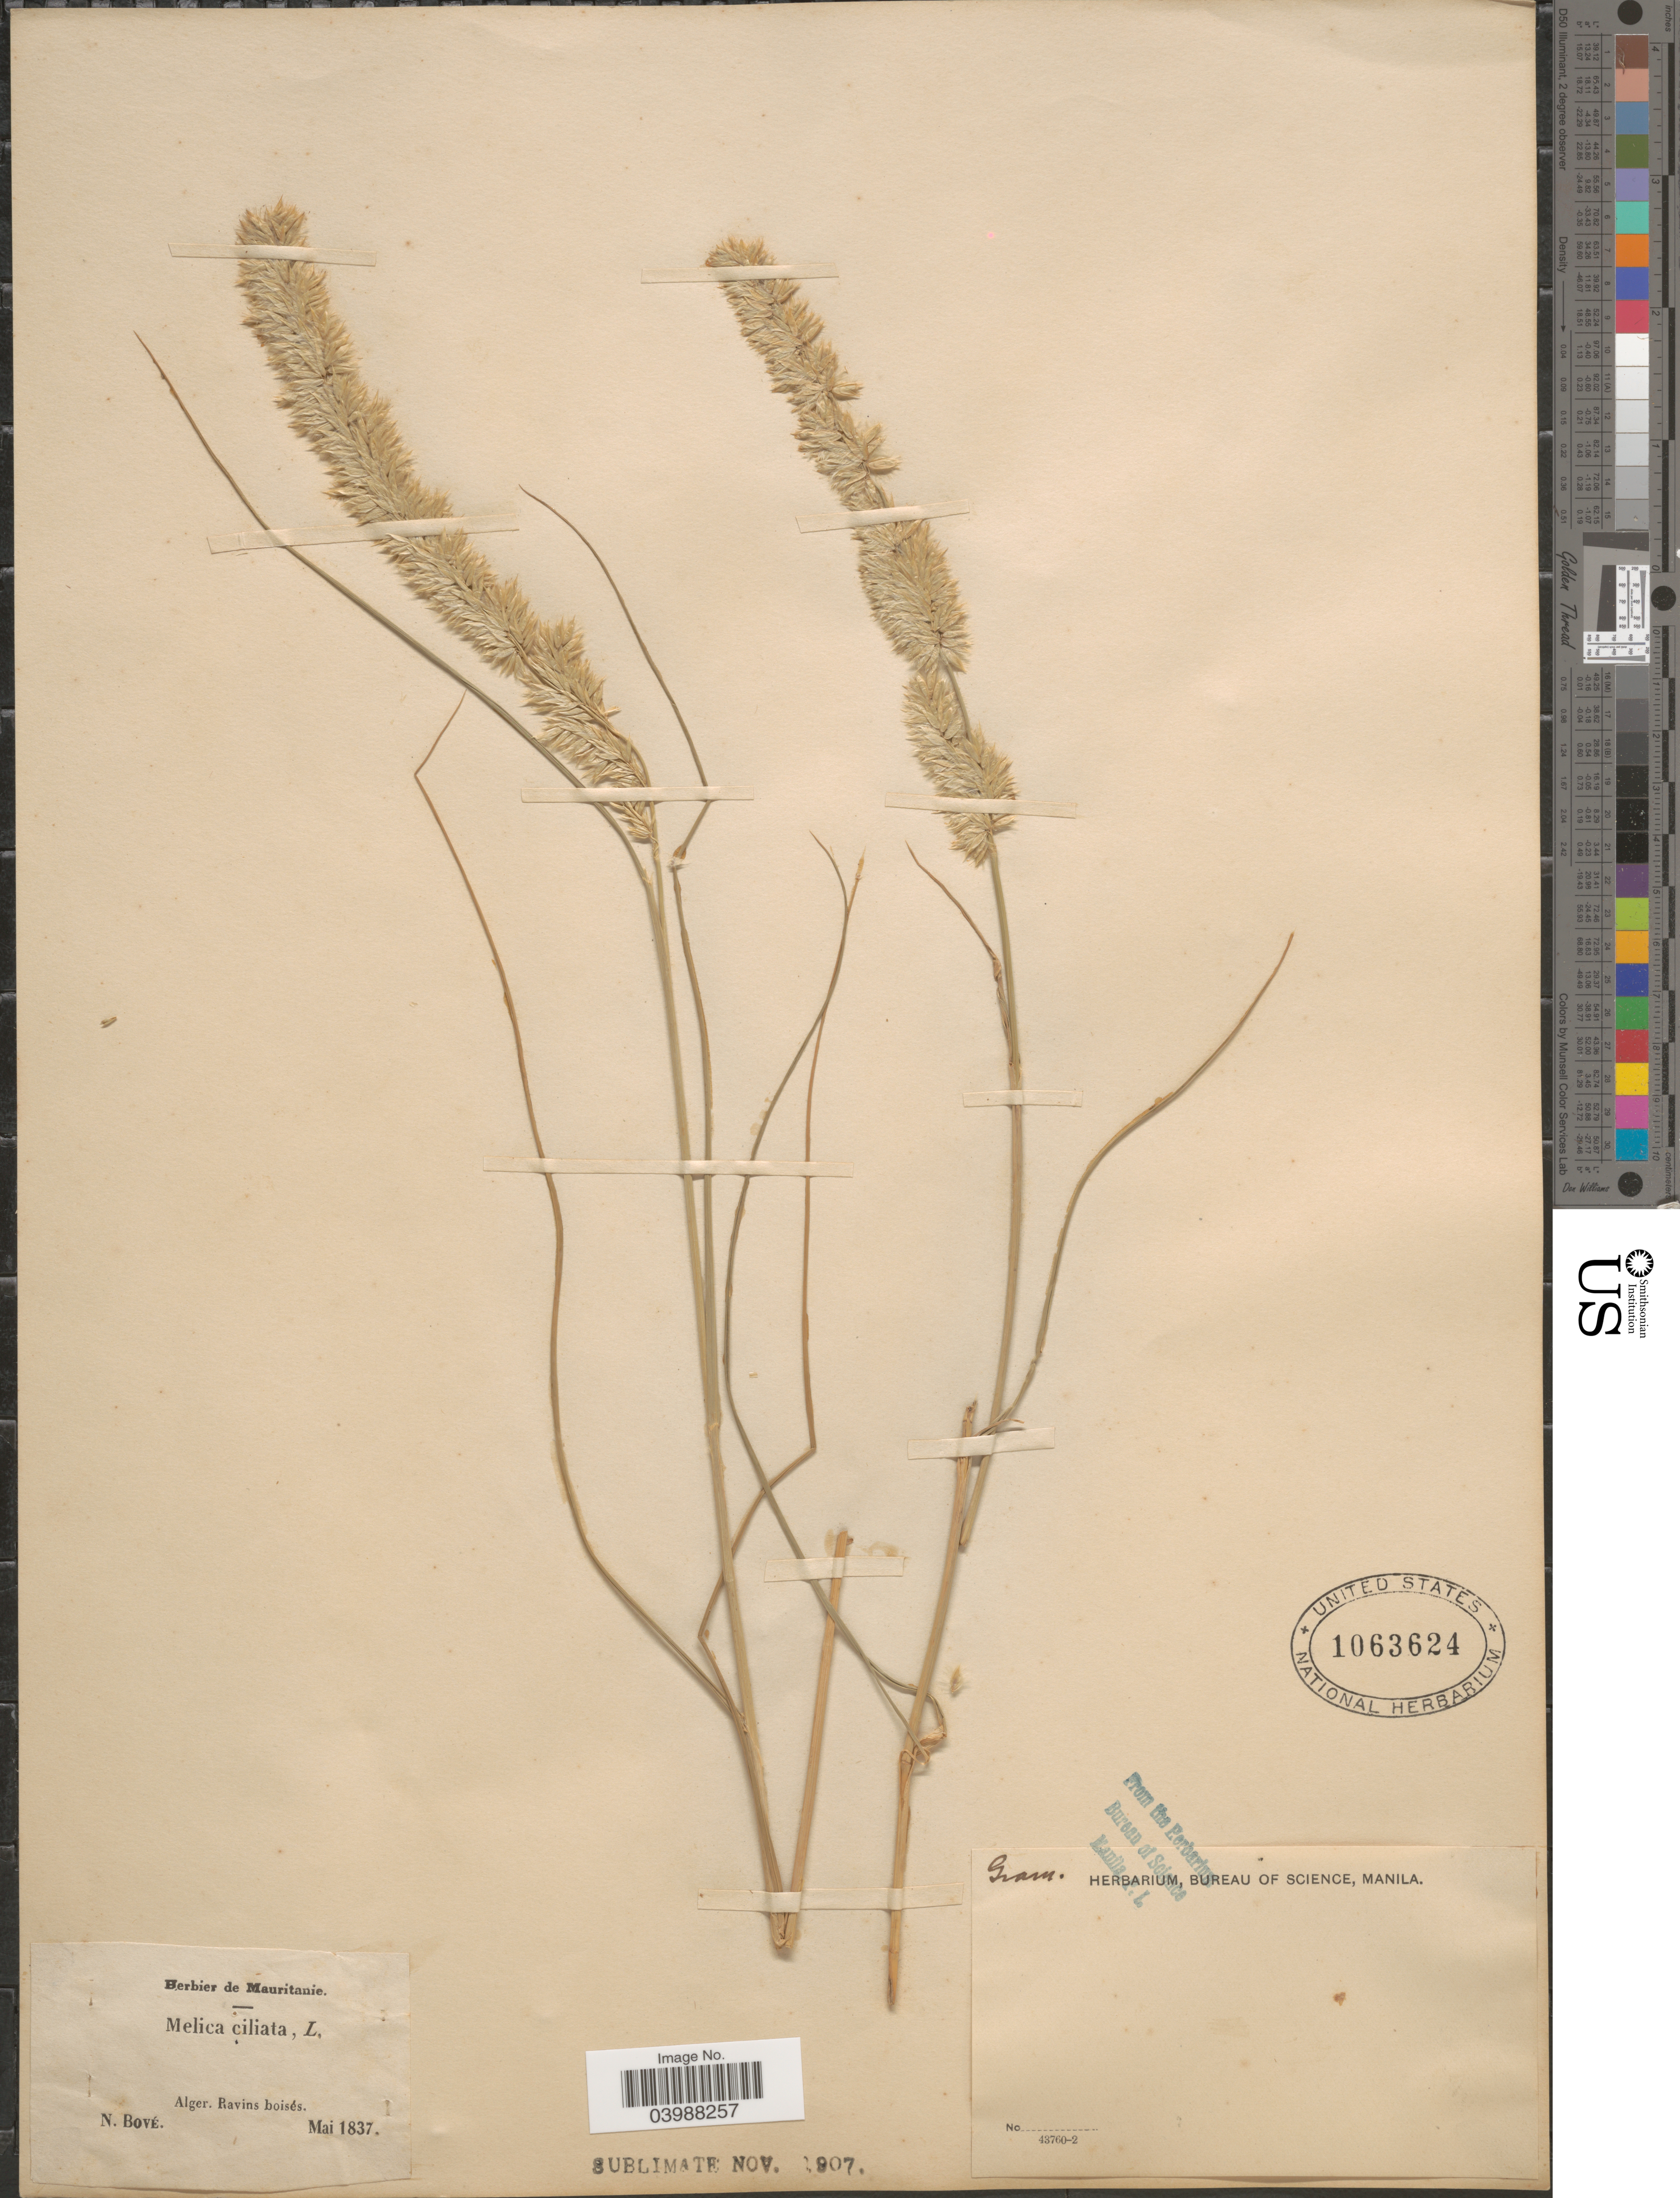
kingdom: Plantae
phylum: Tracheophyta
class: Liliopsida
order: Poales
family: Poaceae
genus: Melica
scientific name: Melica ciliata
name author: L.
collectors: N. Bové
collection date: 1837-05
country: Algeria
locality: Alger. Ravin boisés.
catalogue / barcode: US 1063624